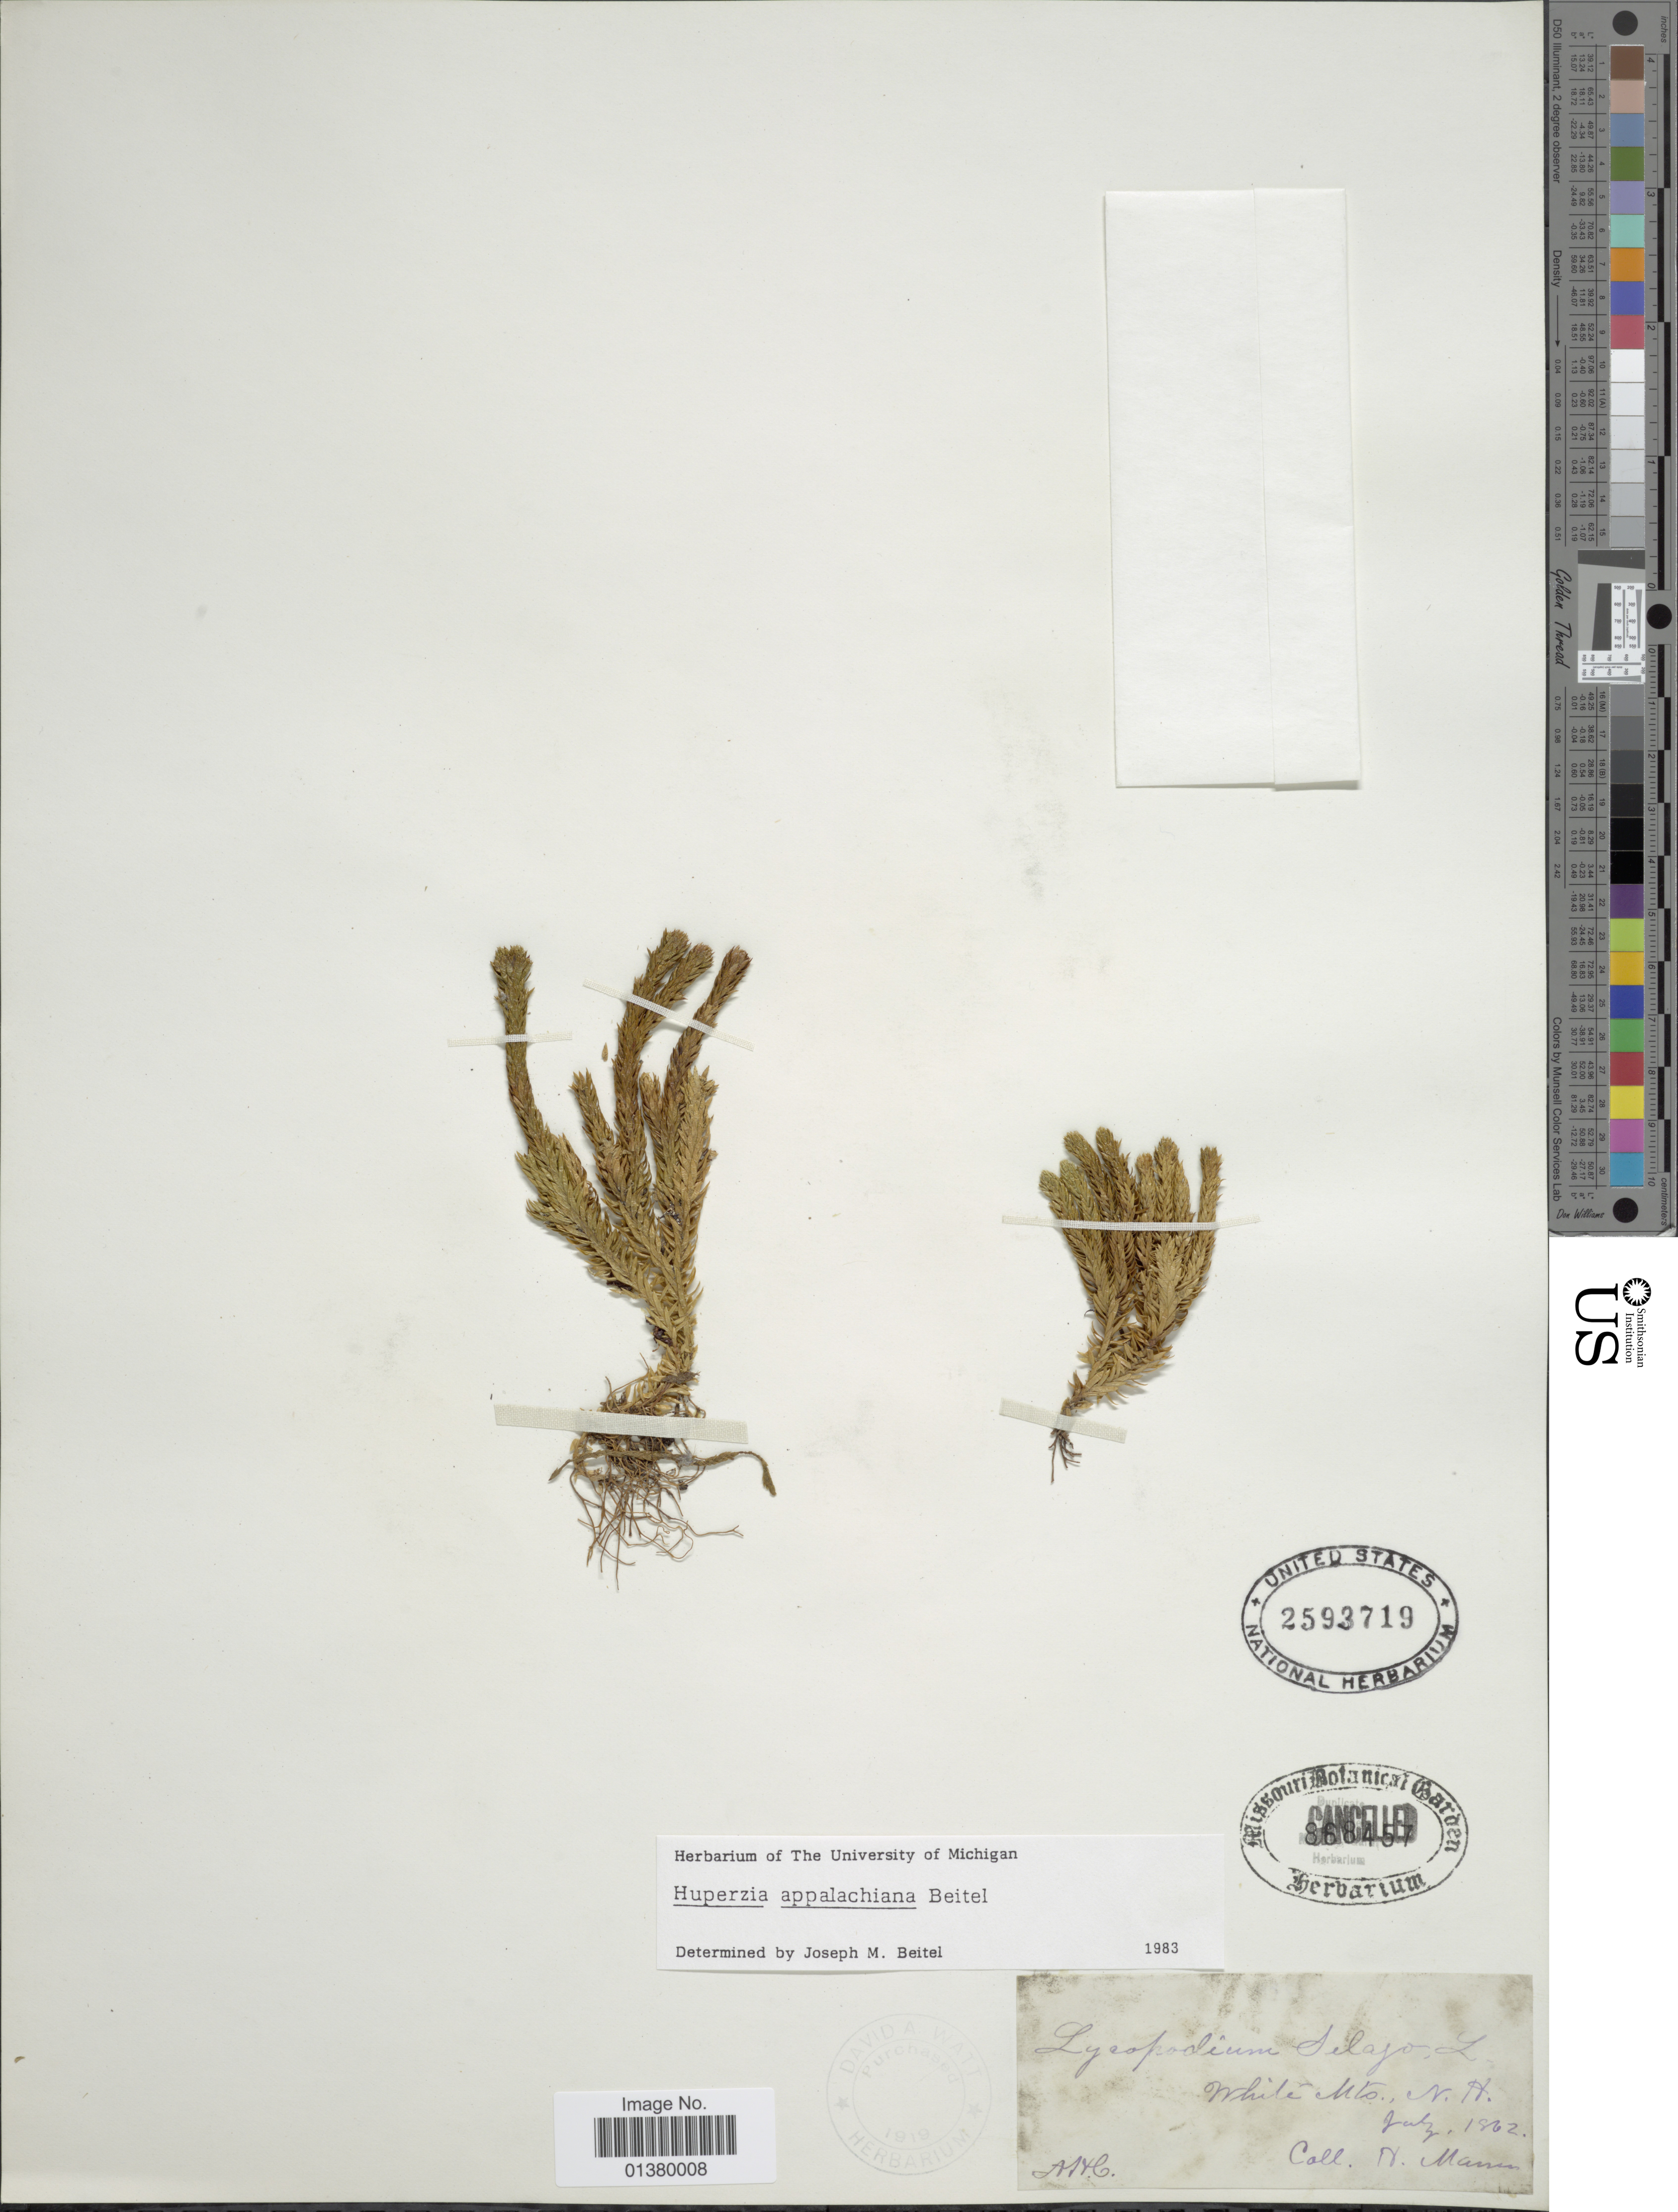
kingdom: Plantae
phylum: Tracheophyta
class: Lycopodiopsida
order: Lycopodiales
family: Lycopodiaceae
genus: Huperzia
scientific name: Huperzia appalachiana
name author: Beitel & Mickel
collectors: N. Mann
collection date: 1862-07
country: United States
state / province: New Hampshire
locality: White Mts.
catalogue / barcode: US 2593719